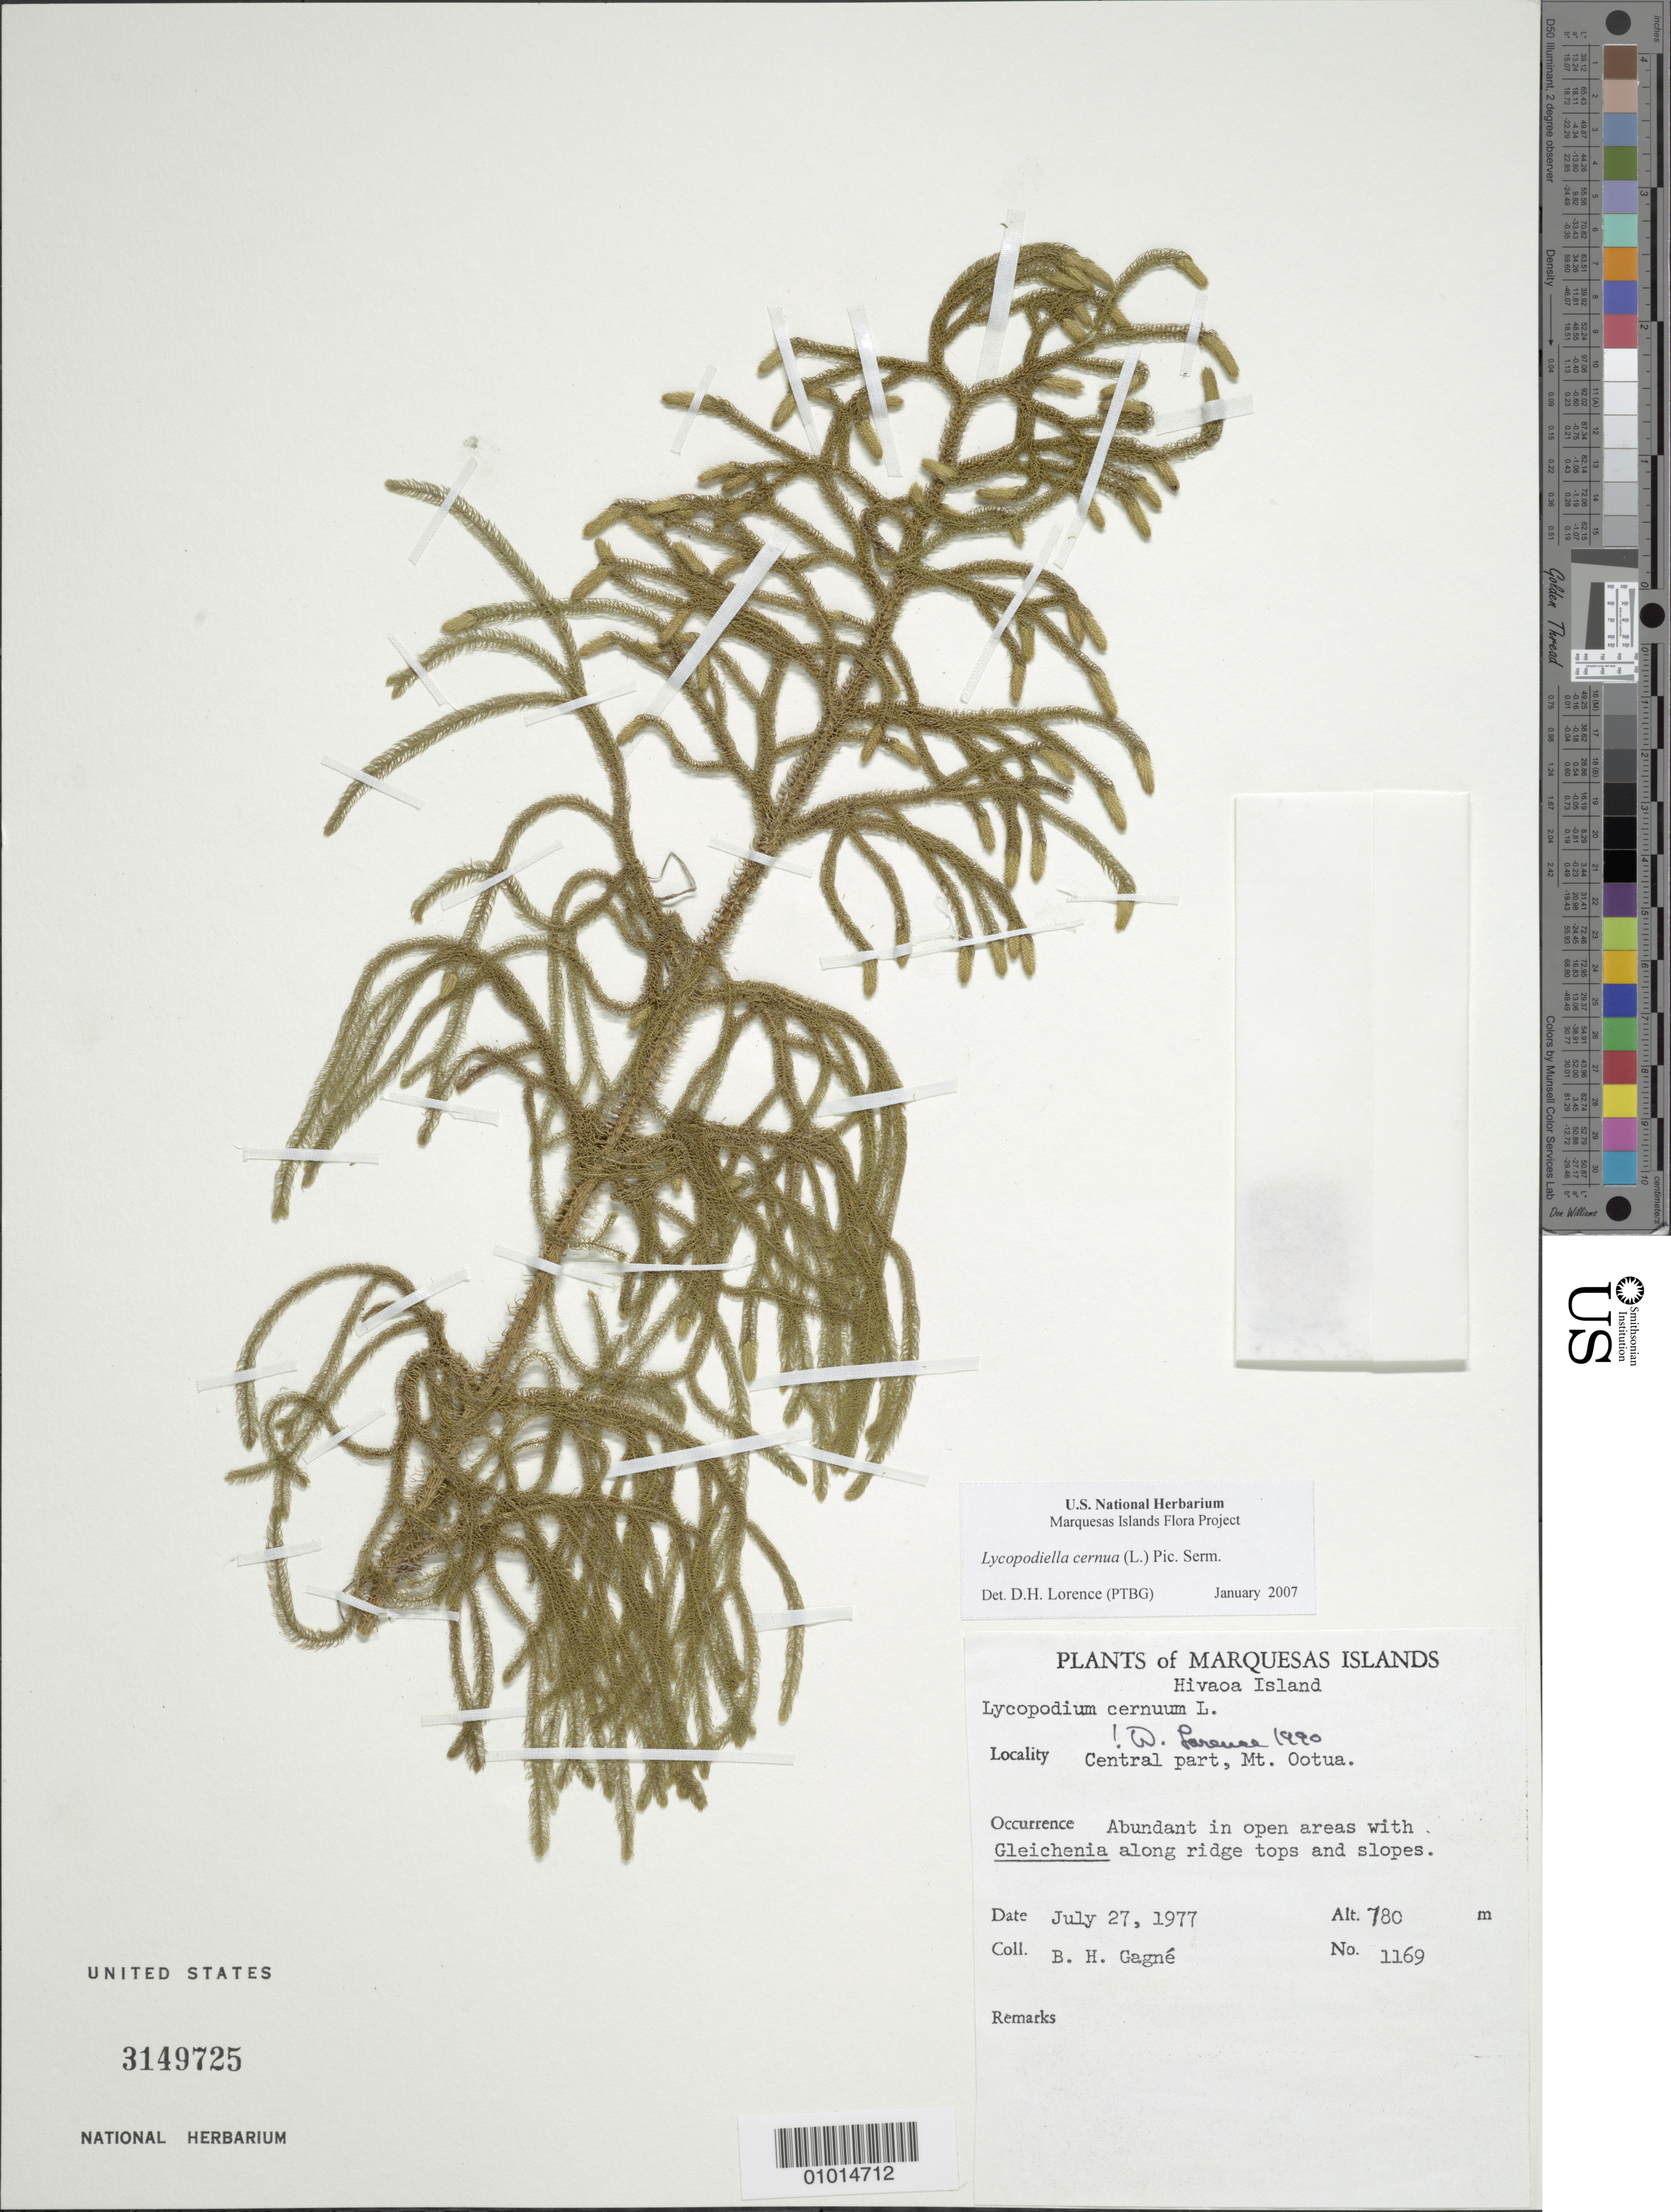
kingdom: Plantae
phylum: Tracheophyta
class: Lycopodiopsida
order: Lycopodiales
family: Lycopodiaceae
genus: Palhinhaea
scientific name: Palhinhaea cernua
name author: (L.) Vasc. & Franco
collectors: B. H. Gagné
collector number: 1169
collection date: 1977-07-27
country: French Polynesia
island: Hiva Oa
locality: Mt. Ootua, central part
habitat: Abundant in open areas with Gleichenia along ridge tops and slopes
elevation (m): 780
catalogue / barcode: US 3149725